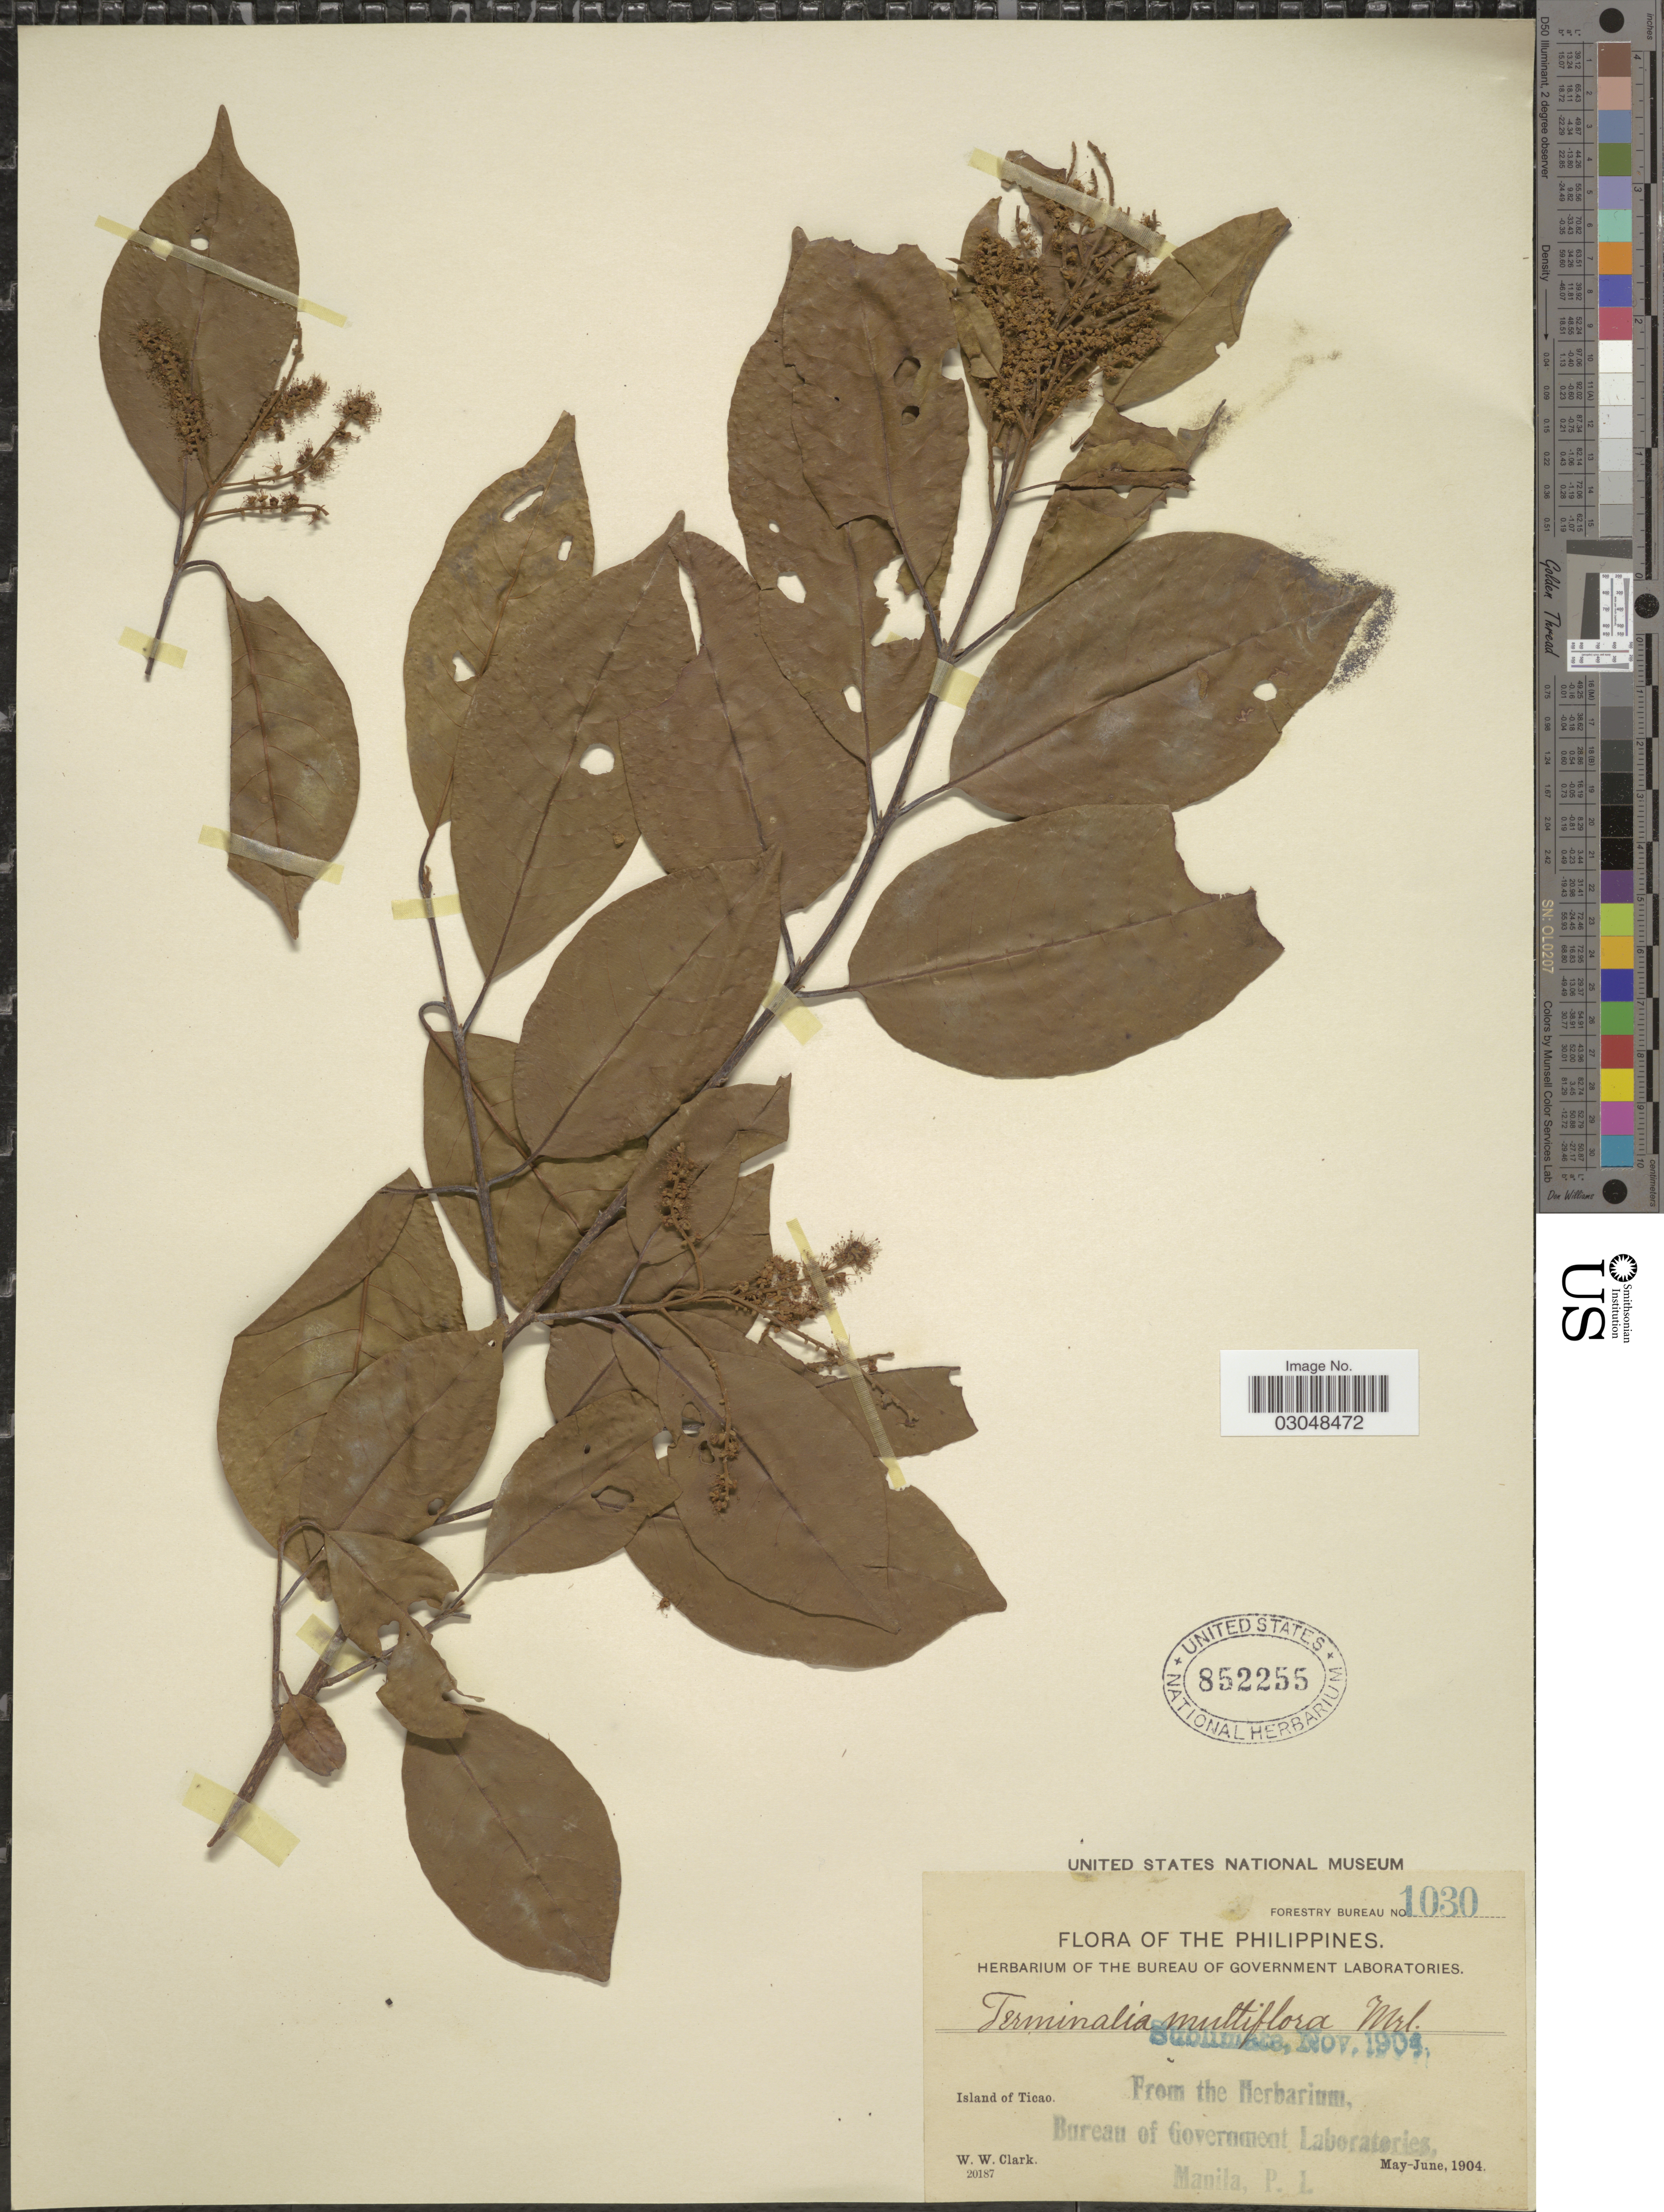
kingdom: Plantae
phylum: Tracheophyta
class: Magnoliopsida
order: Myrtales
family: Combretaceae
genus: Terminalia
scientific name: Terminalia citrina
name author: (Gaertn.) Roxb. ex Flem.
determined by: (US) Smithsonian Institution - National Museum of Natural History - Department of Botany (UNITED STATES)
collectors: W. W. Clark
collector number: Forestry Bureau 1030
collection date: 1904-05/1904-06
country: Philippines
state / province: Bicol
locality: Island of Ticao.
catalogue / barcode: US 852255